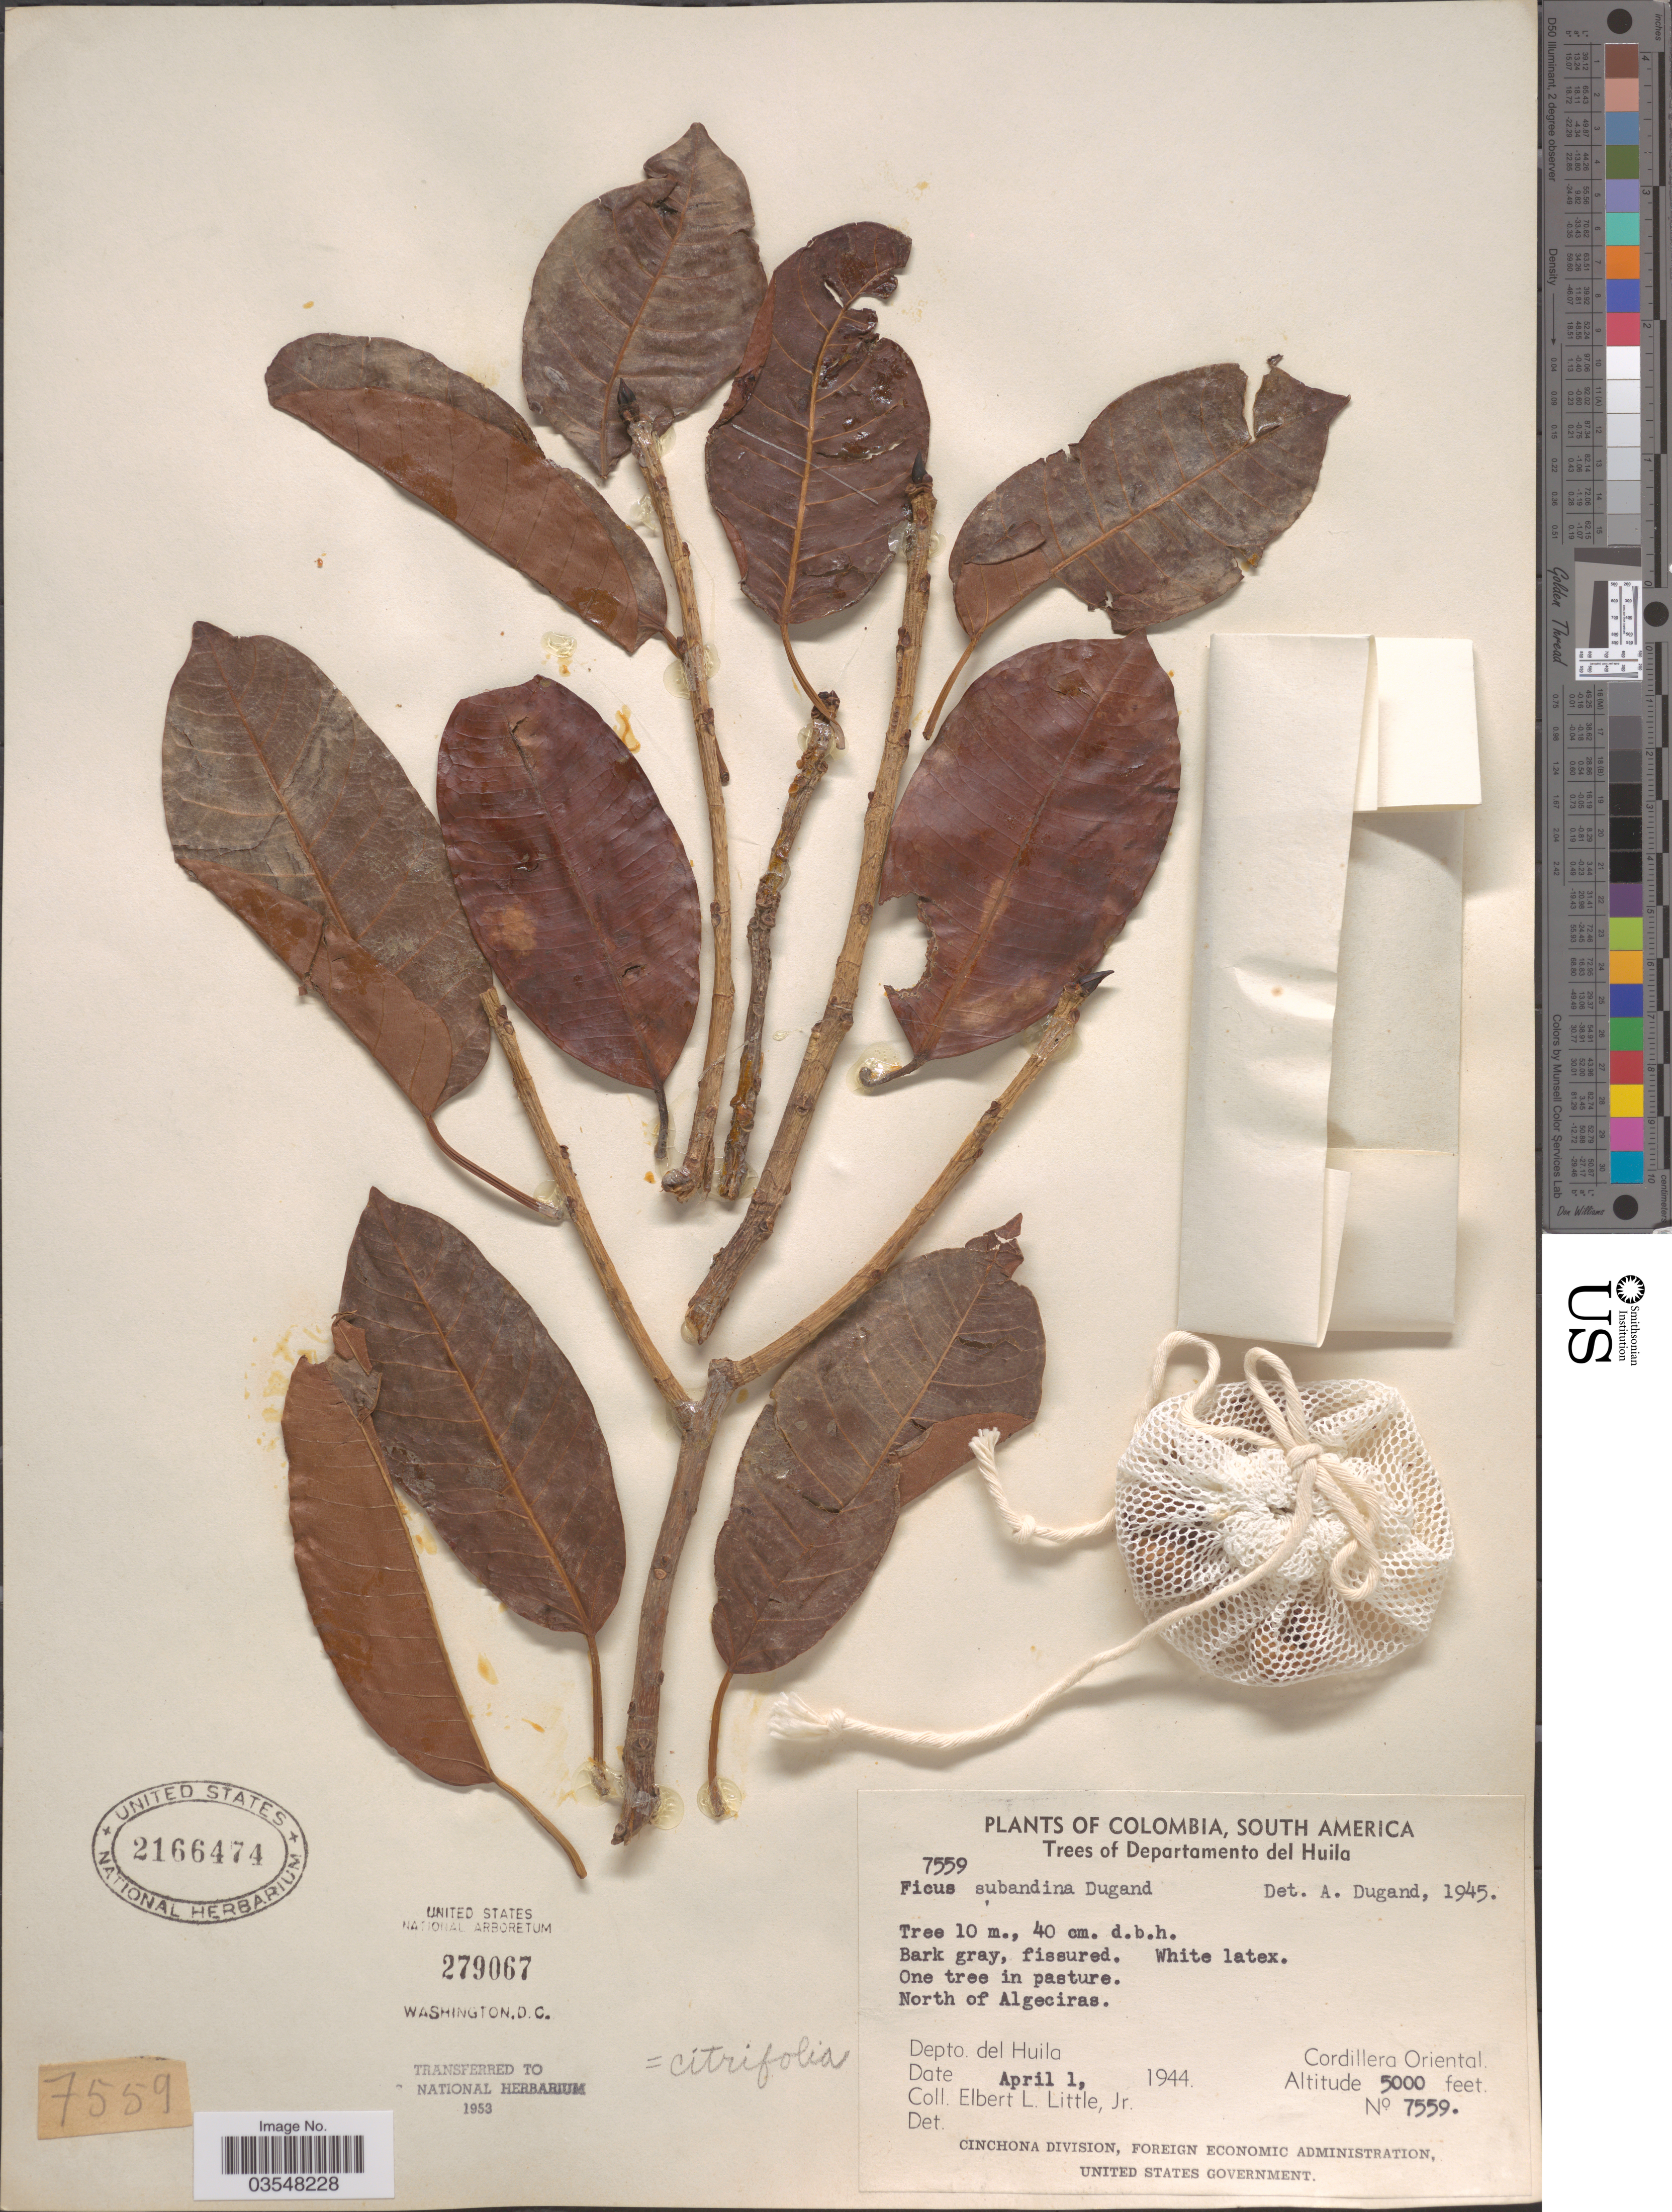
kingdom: Plantae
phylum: Tracheophyta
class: Magnoliopsida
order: Rosales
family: Moraceae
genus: Ficus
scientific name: Ficus citrifolia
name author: Mill.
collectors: E. L. Little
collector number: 7559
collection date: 1944-04-01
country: Colombia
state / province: Huila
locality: Departamento del Huila. North of Algeciras. Cordillera Oriental.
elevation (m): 1524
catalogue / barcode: US 2166474